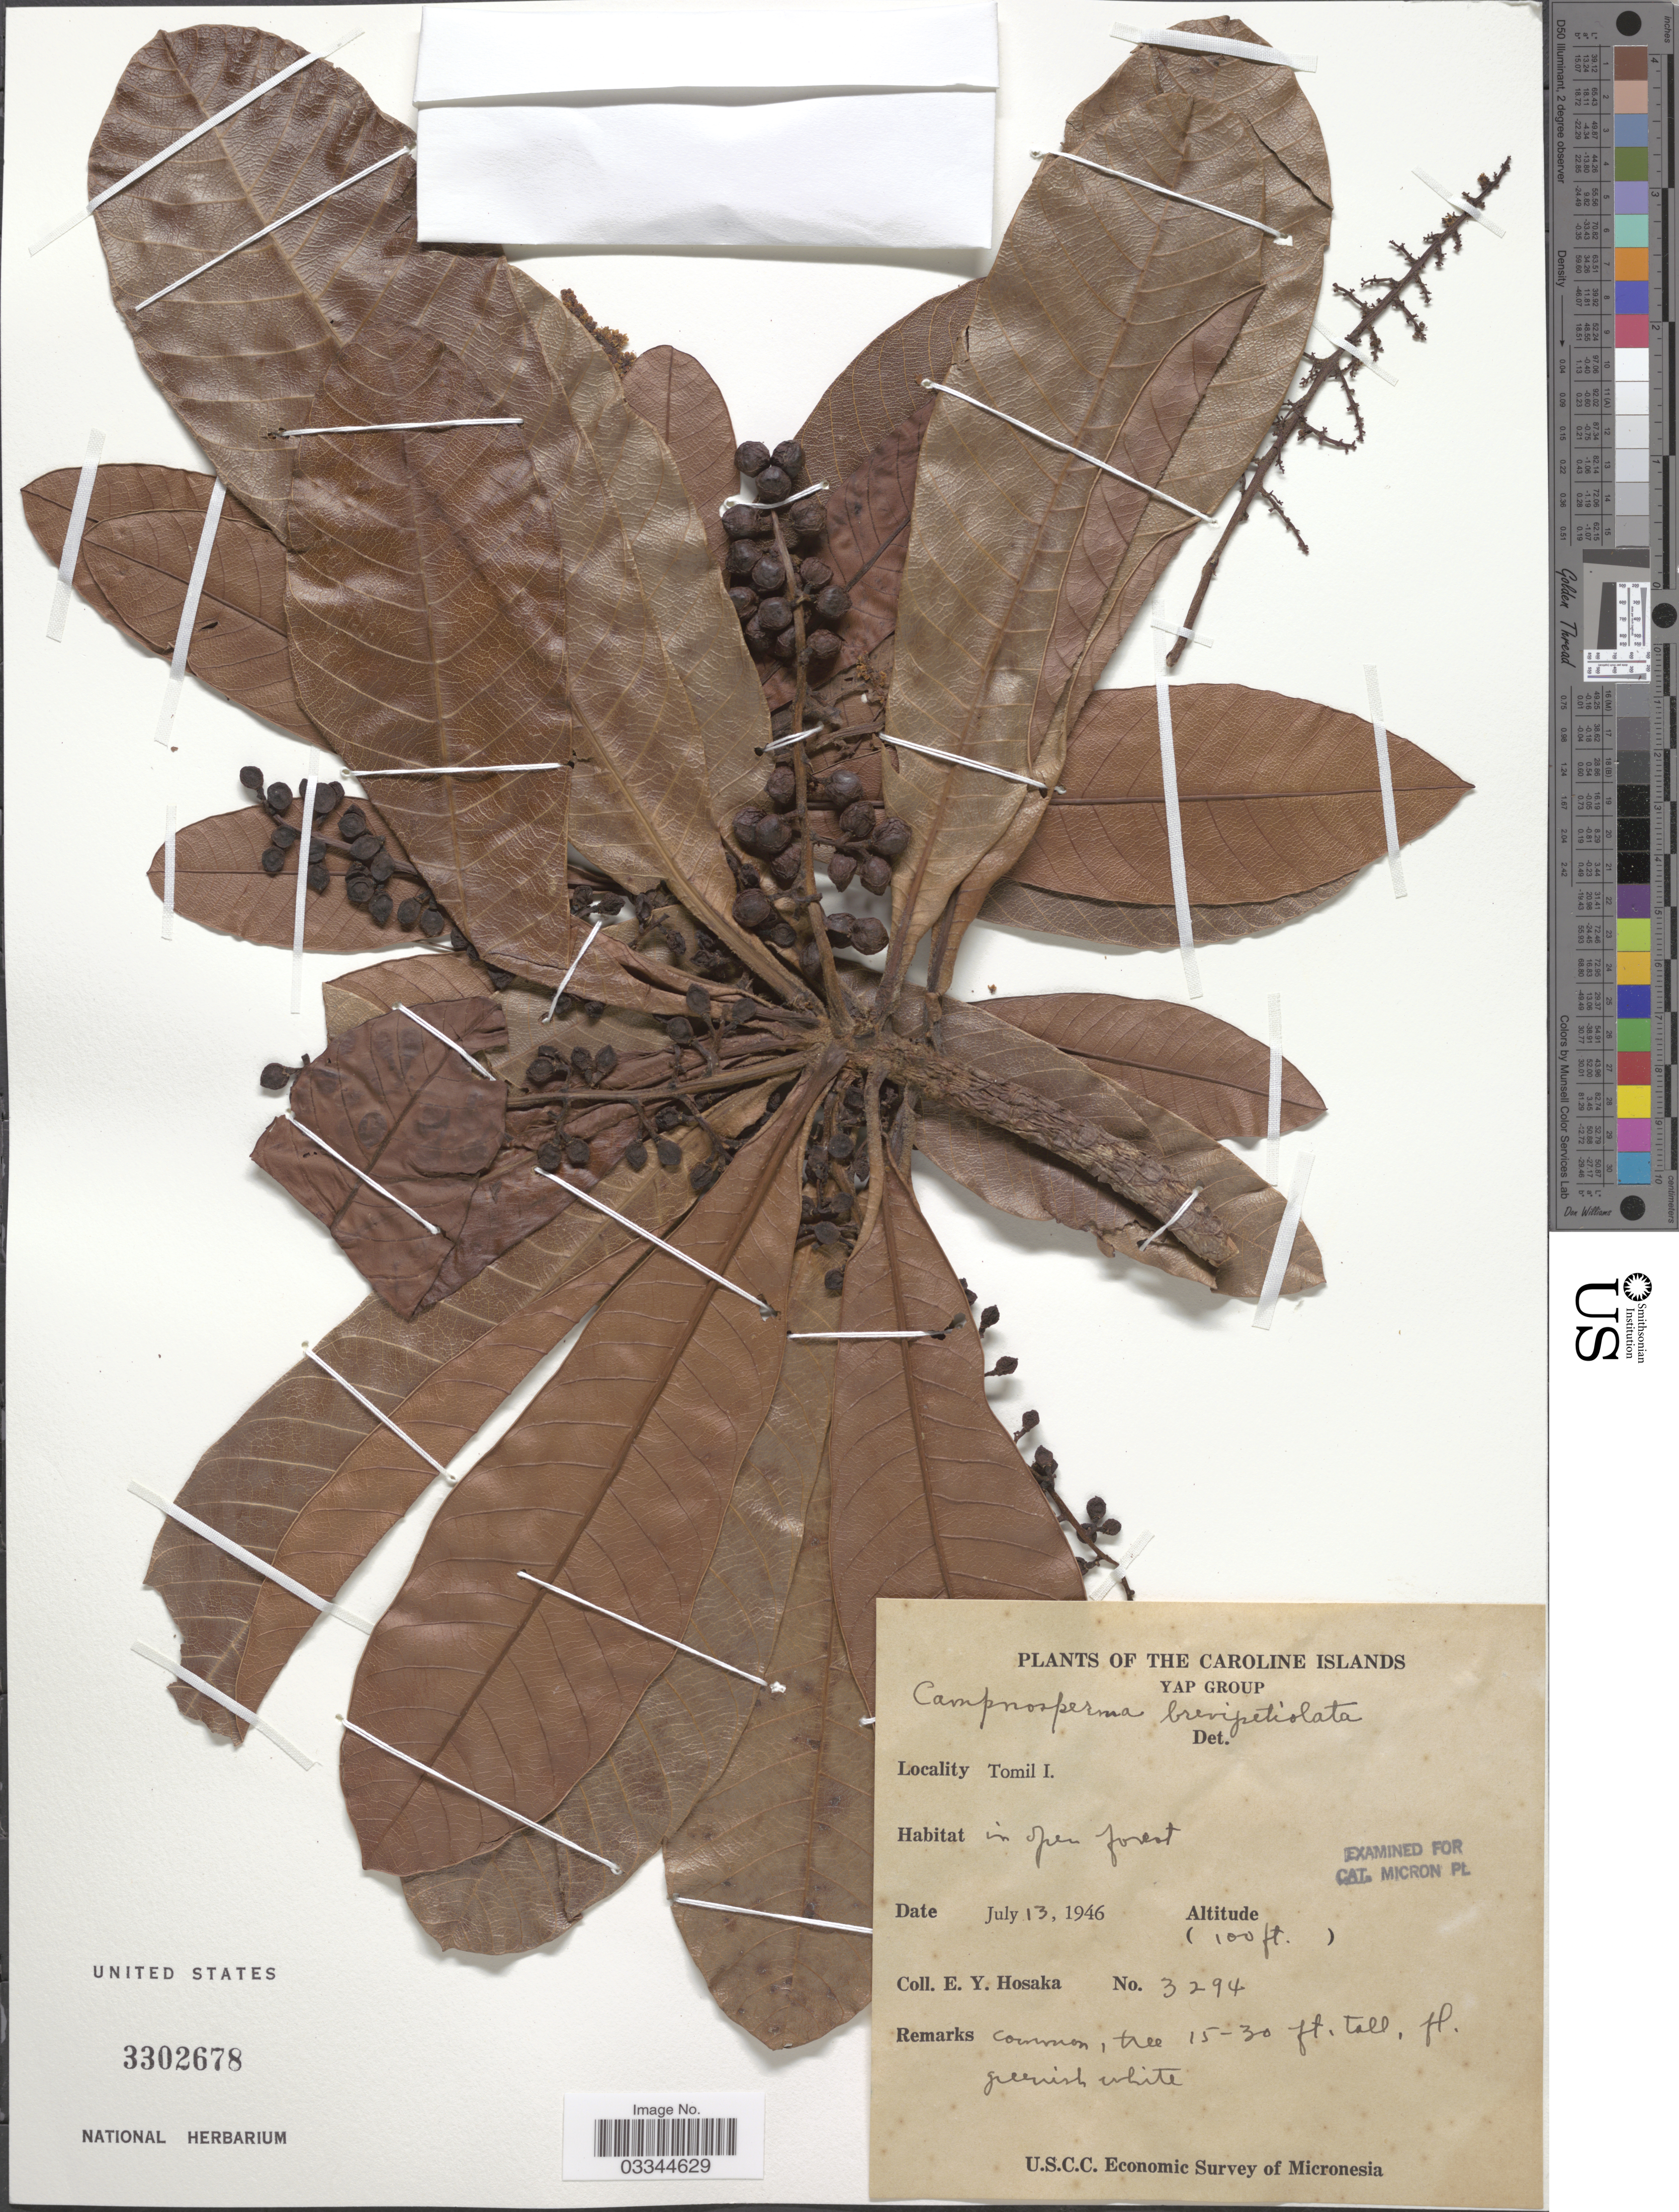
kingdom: Plantae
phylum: Tracheophyta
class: Magnoliopsida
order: Sapindales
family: Anacardiaceae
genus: Campnosperma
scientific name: Campnosperma brevipetiolatum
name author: Volk.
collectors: E. Y. Hosaka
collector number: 3294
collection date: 1946-07-13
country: Micronesia, Federated States of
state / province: Yap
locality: The Caroline Islands. Yap Group. Tomil I.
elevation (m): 30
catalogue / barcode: US 3302678